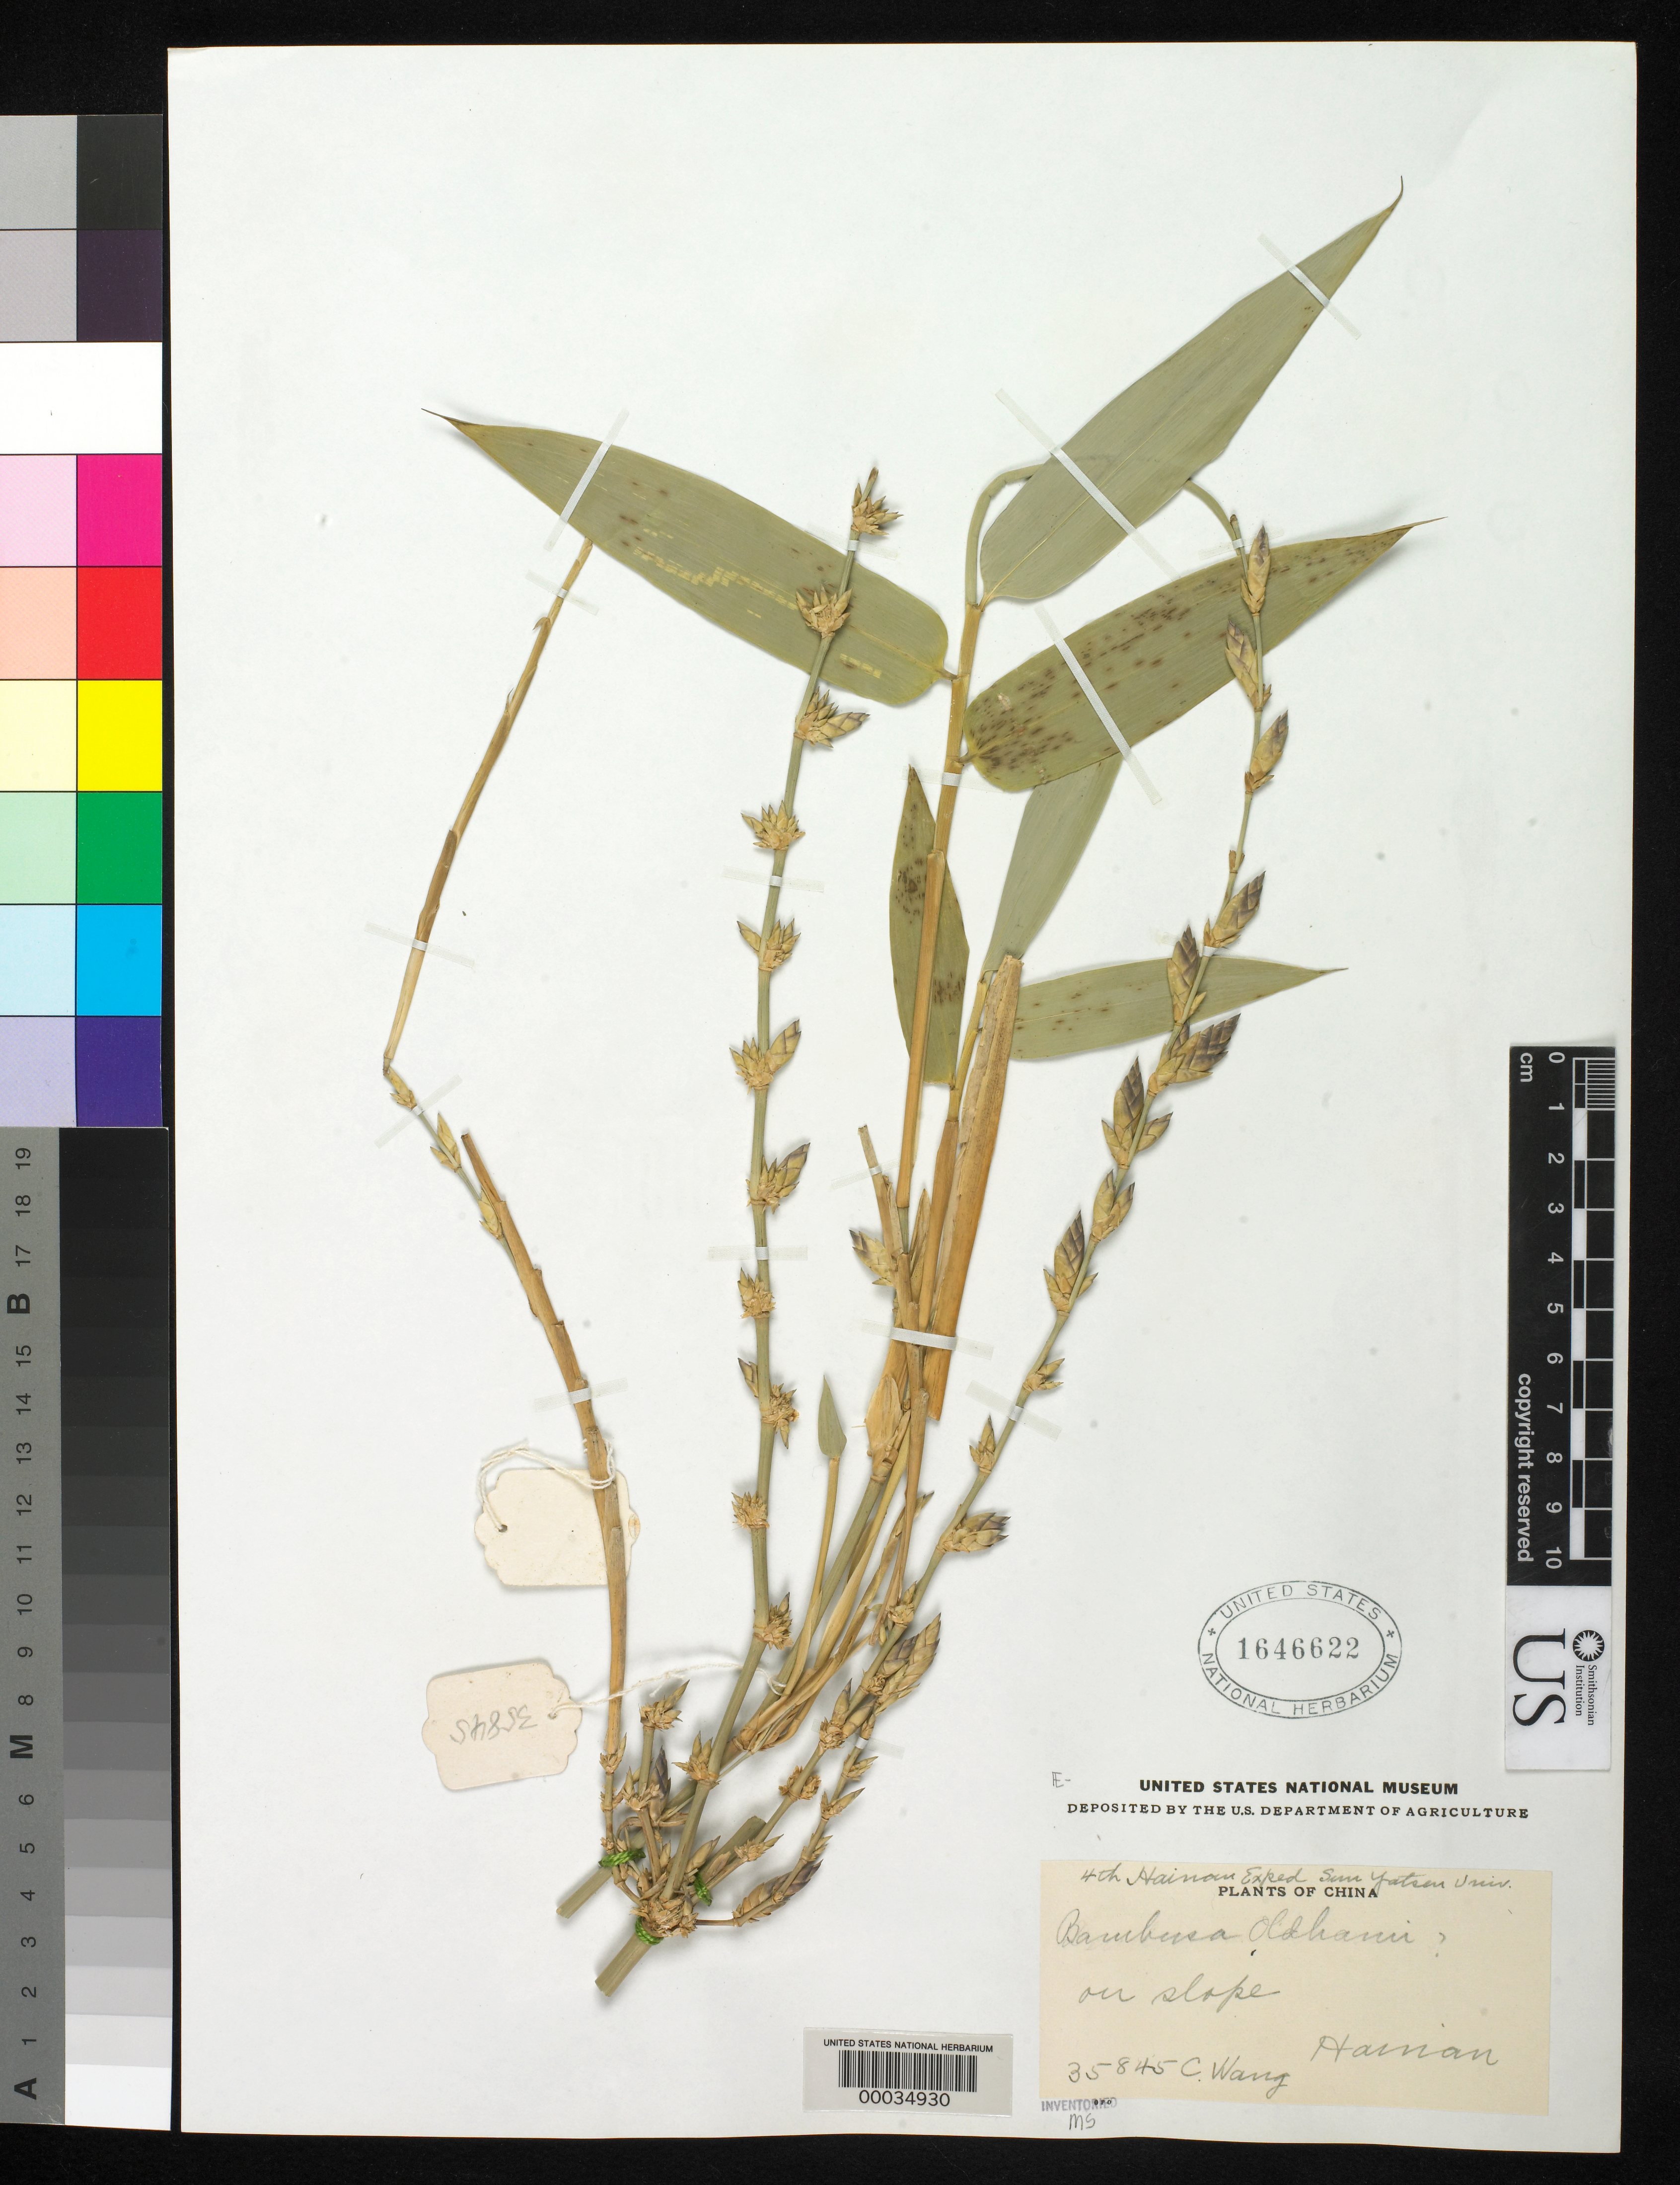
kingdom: Plantae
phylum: Tracheophyta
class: Liliopsida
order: Poales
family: Poaceae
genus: Bambusa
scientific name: Bambusa oldhamii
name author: Munro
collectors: C. Wang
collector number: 35845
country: China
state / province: Hainan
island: Hainan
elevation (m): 100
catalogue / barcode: US 1646622